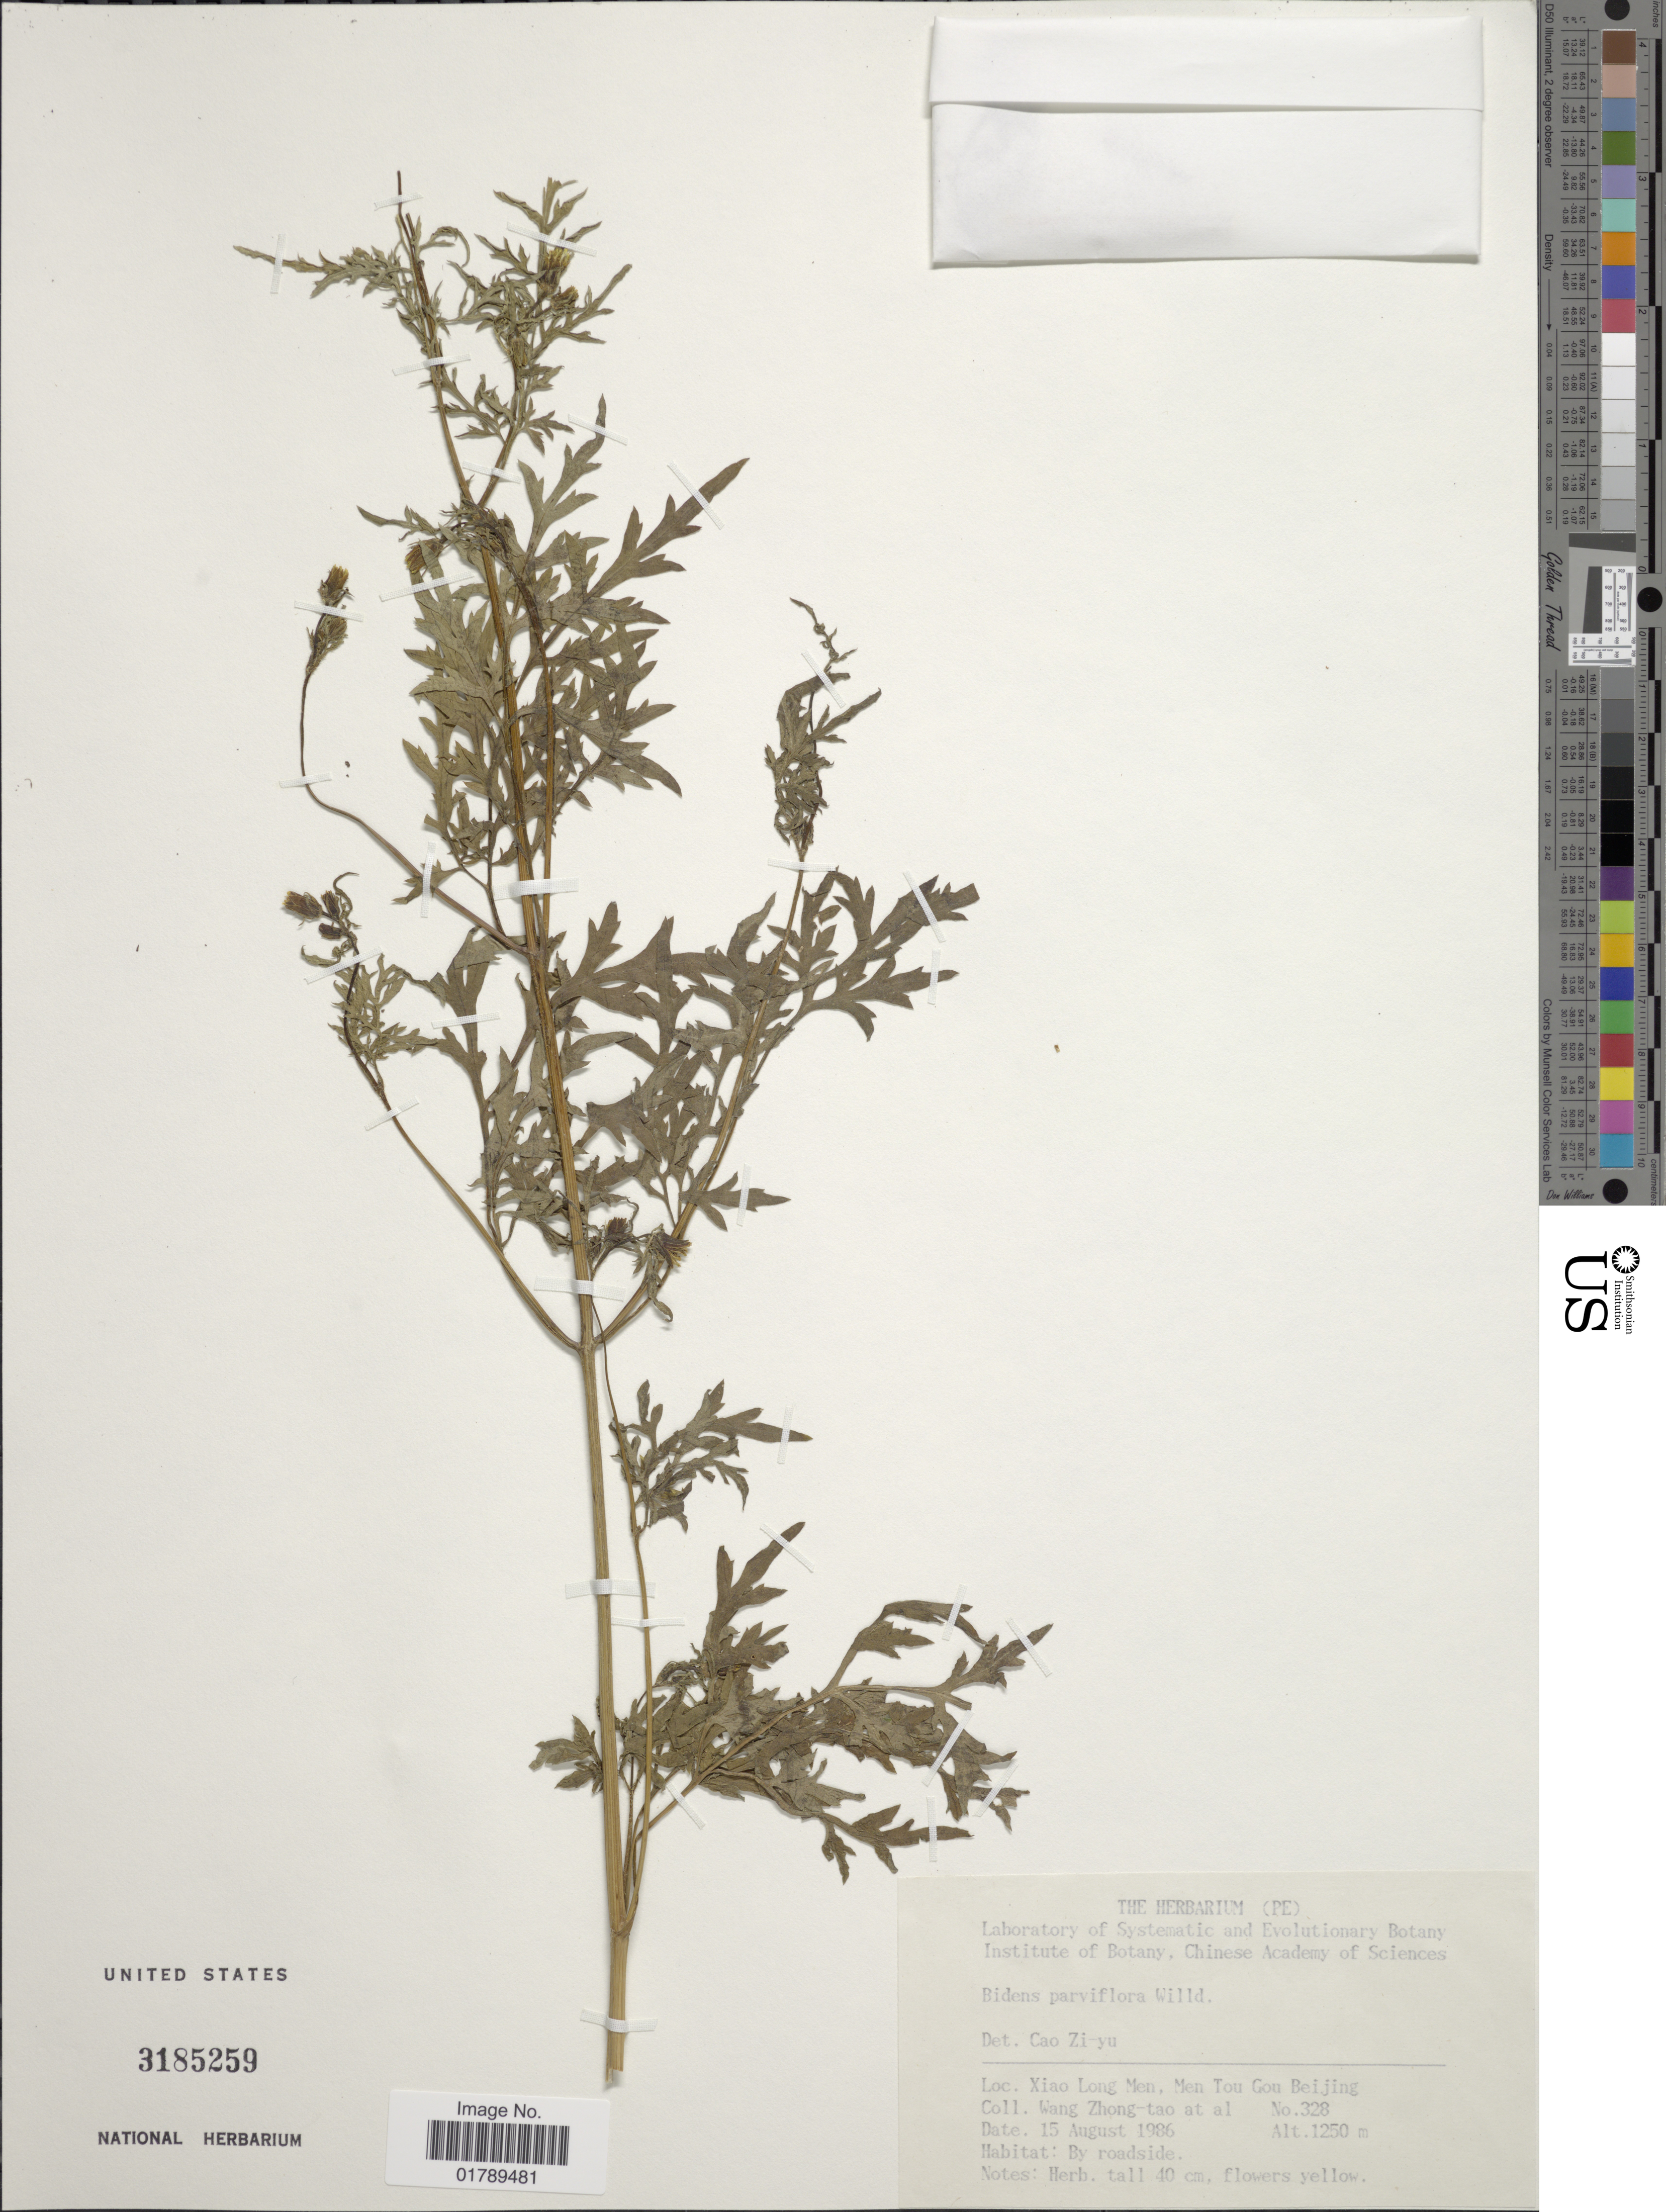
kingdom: Plantae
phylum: Tracheophyta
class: Magnoliopsida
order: Asterales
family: Asteraceae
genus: Bidens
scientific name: Bidens parviflora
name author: Willd.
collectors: et al.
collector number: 328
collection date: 1986-08-15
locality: Xiao Long Men, Men Tou Gou Beijing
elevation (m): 1250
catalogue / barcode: US 3185259